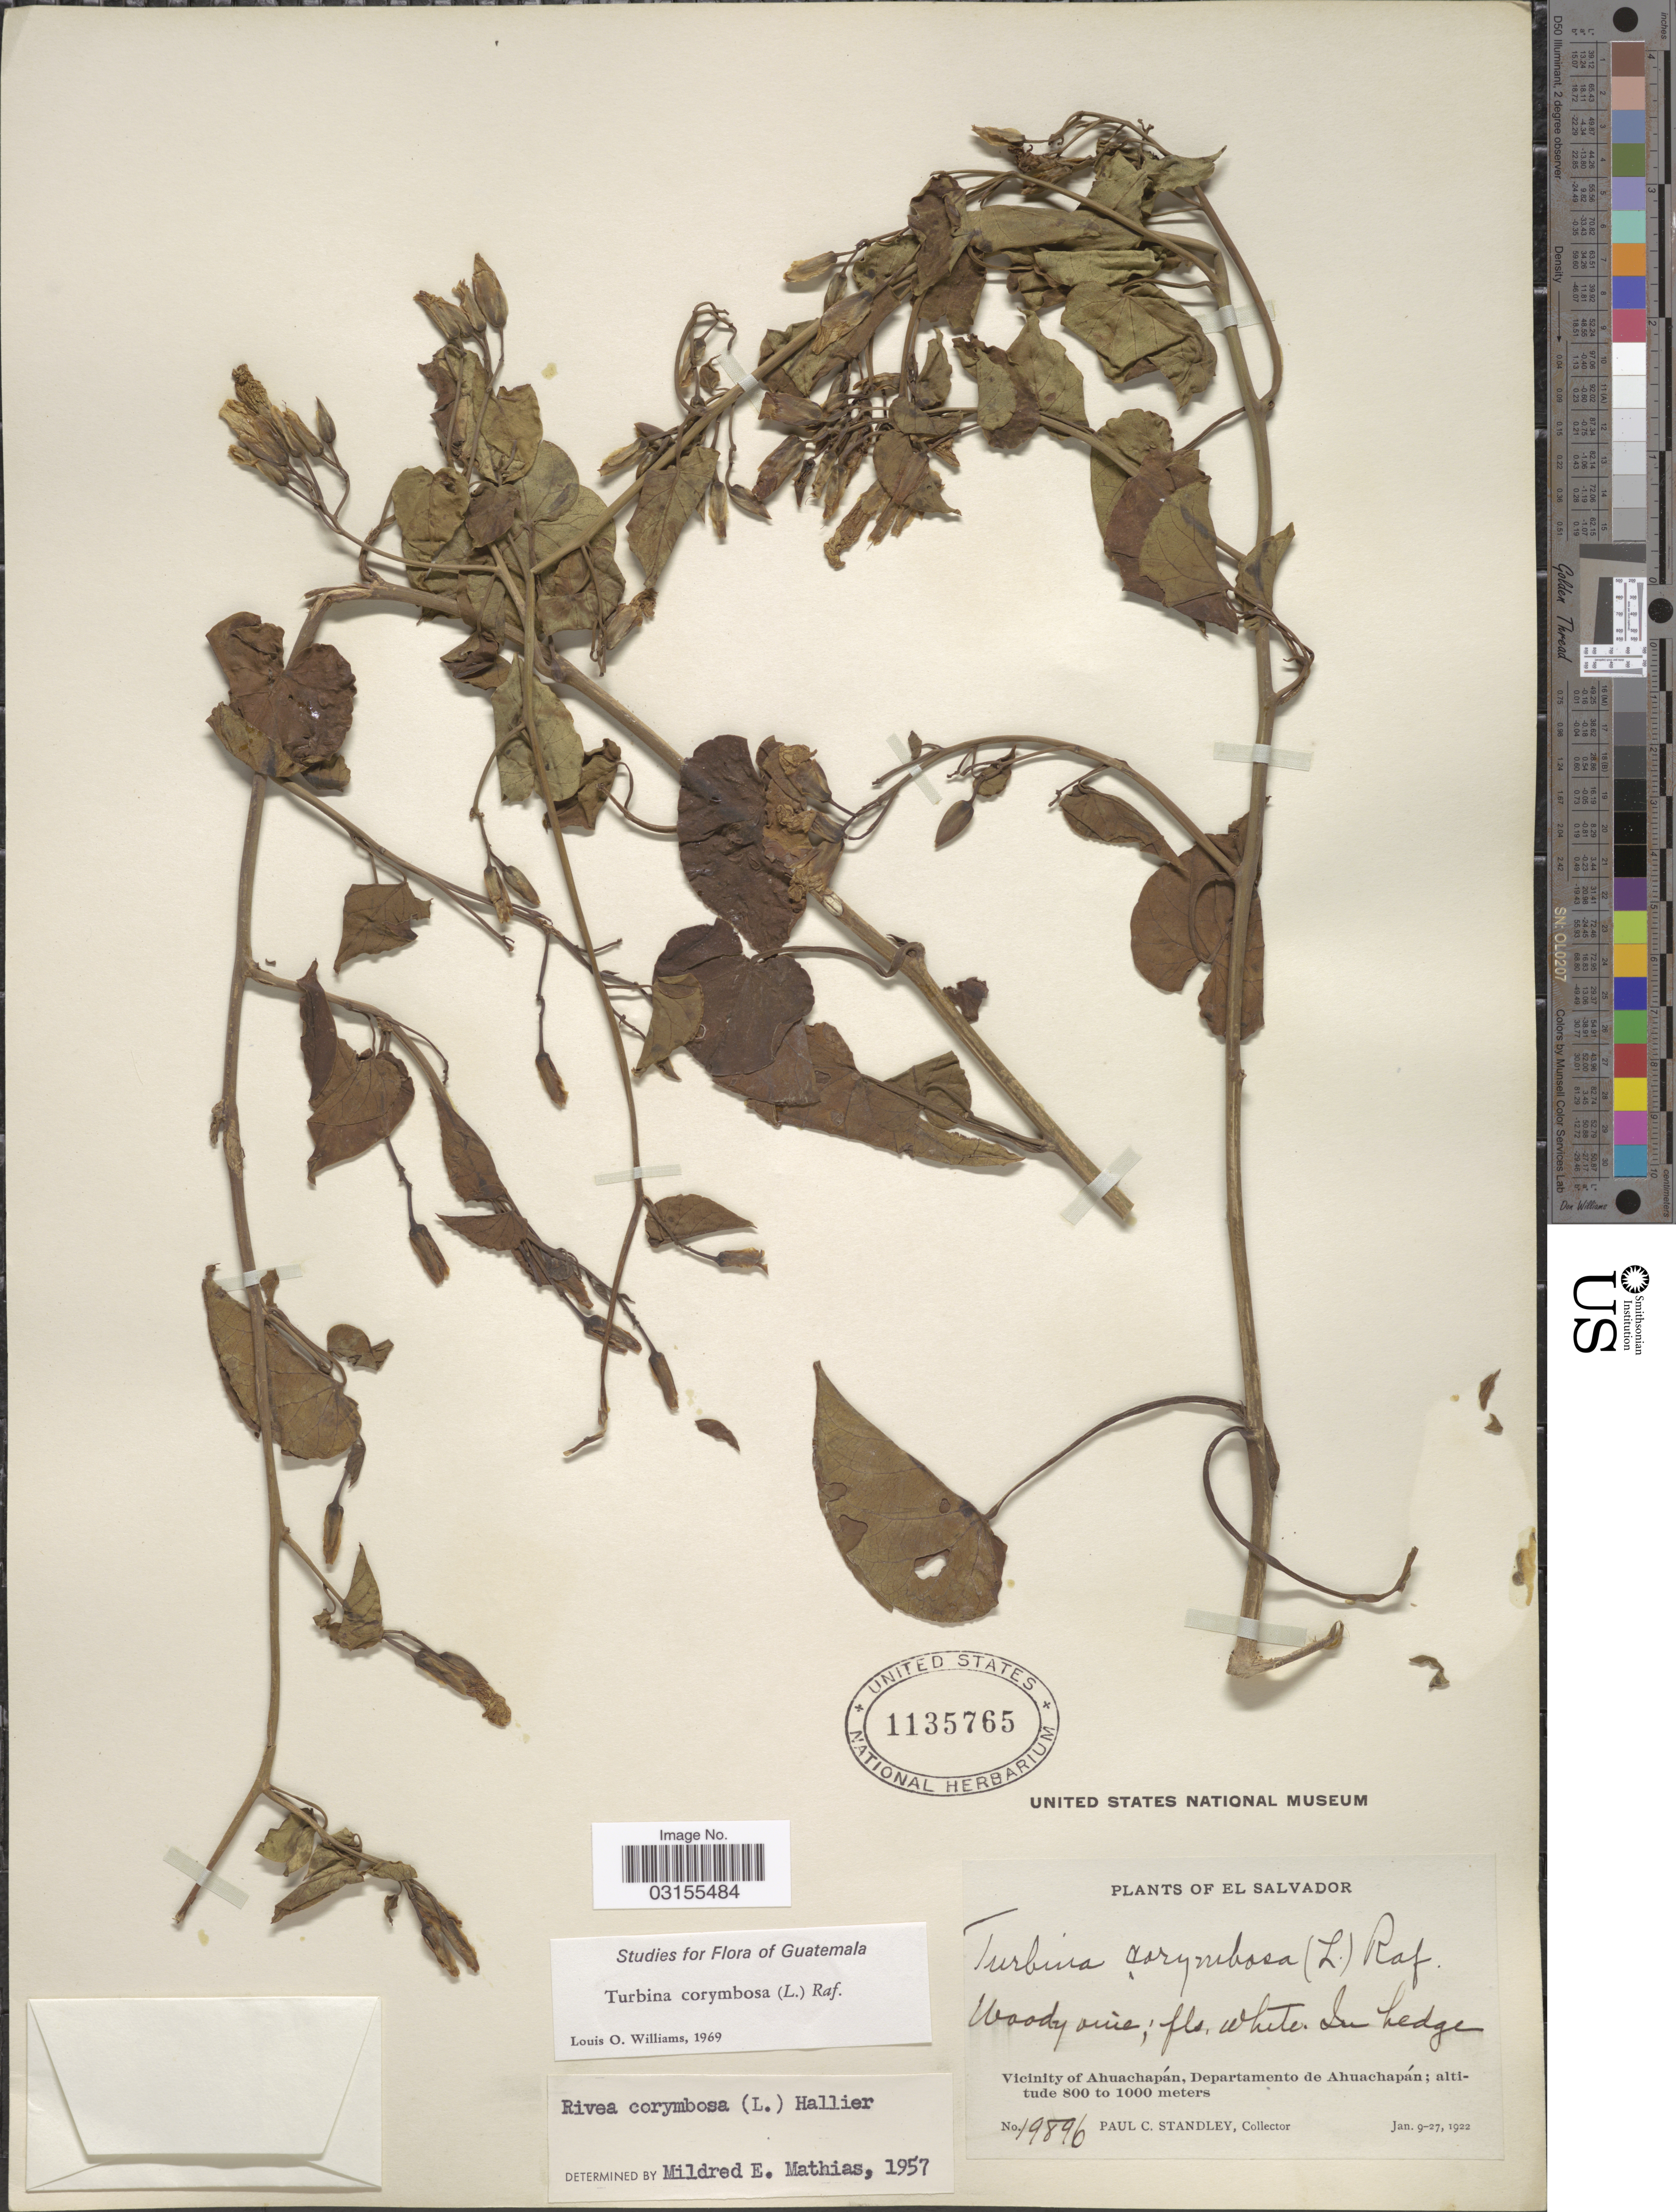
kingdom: Plantae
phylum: Tracheophyta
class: Magnoliopsida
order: Solanales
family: Convolvulaceae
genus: Turbina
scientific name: Turbina corymbosa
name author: (L.) Raf.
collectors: P. C. Standley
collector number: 19896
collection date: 1922-01-09/1922-01-27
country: El Salvador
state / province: Ahuachapan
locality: Vicinity of Ahuachapán, Departamento de Ahuachapán.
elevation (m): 800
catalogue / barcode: US 1135765